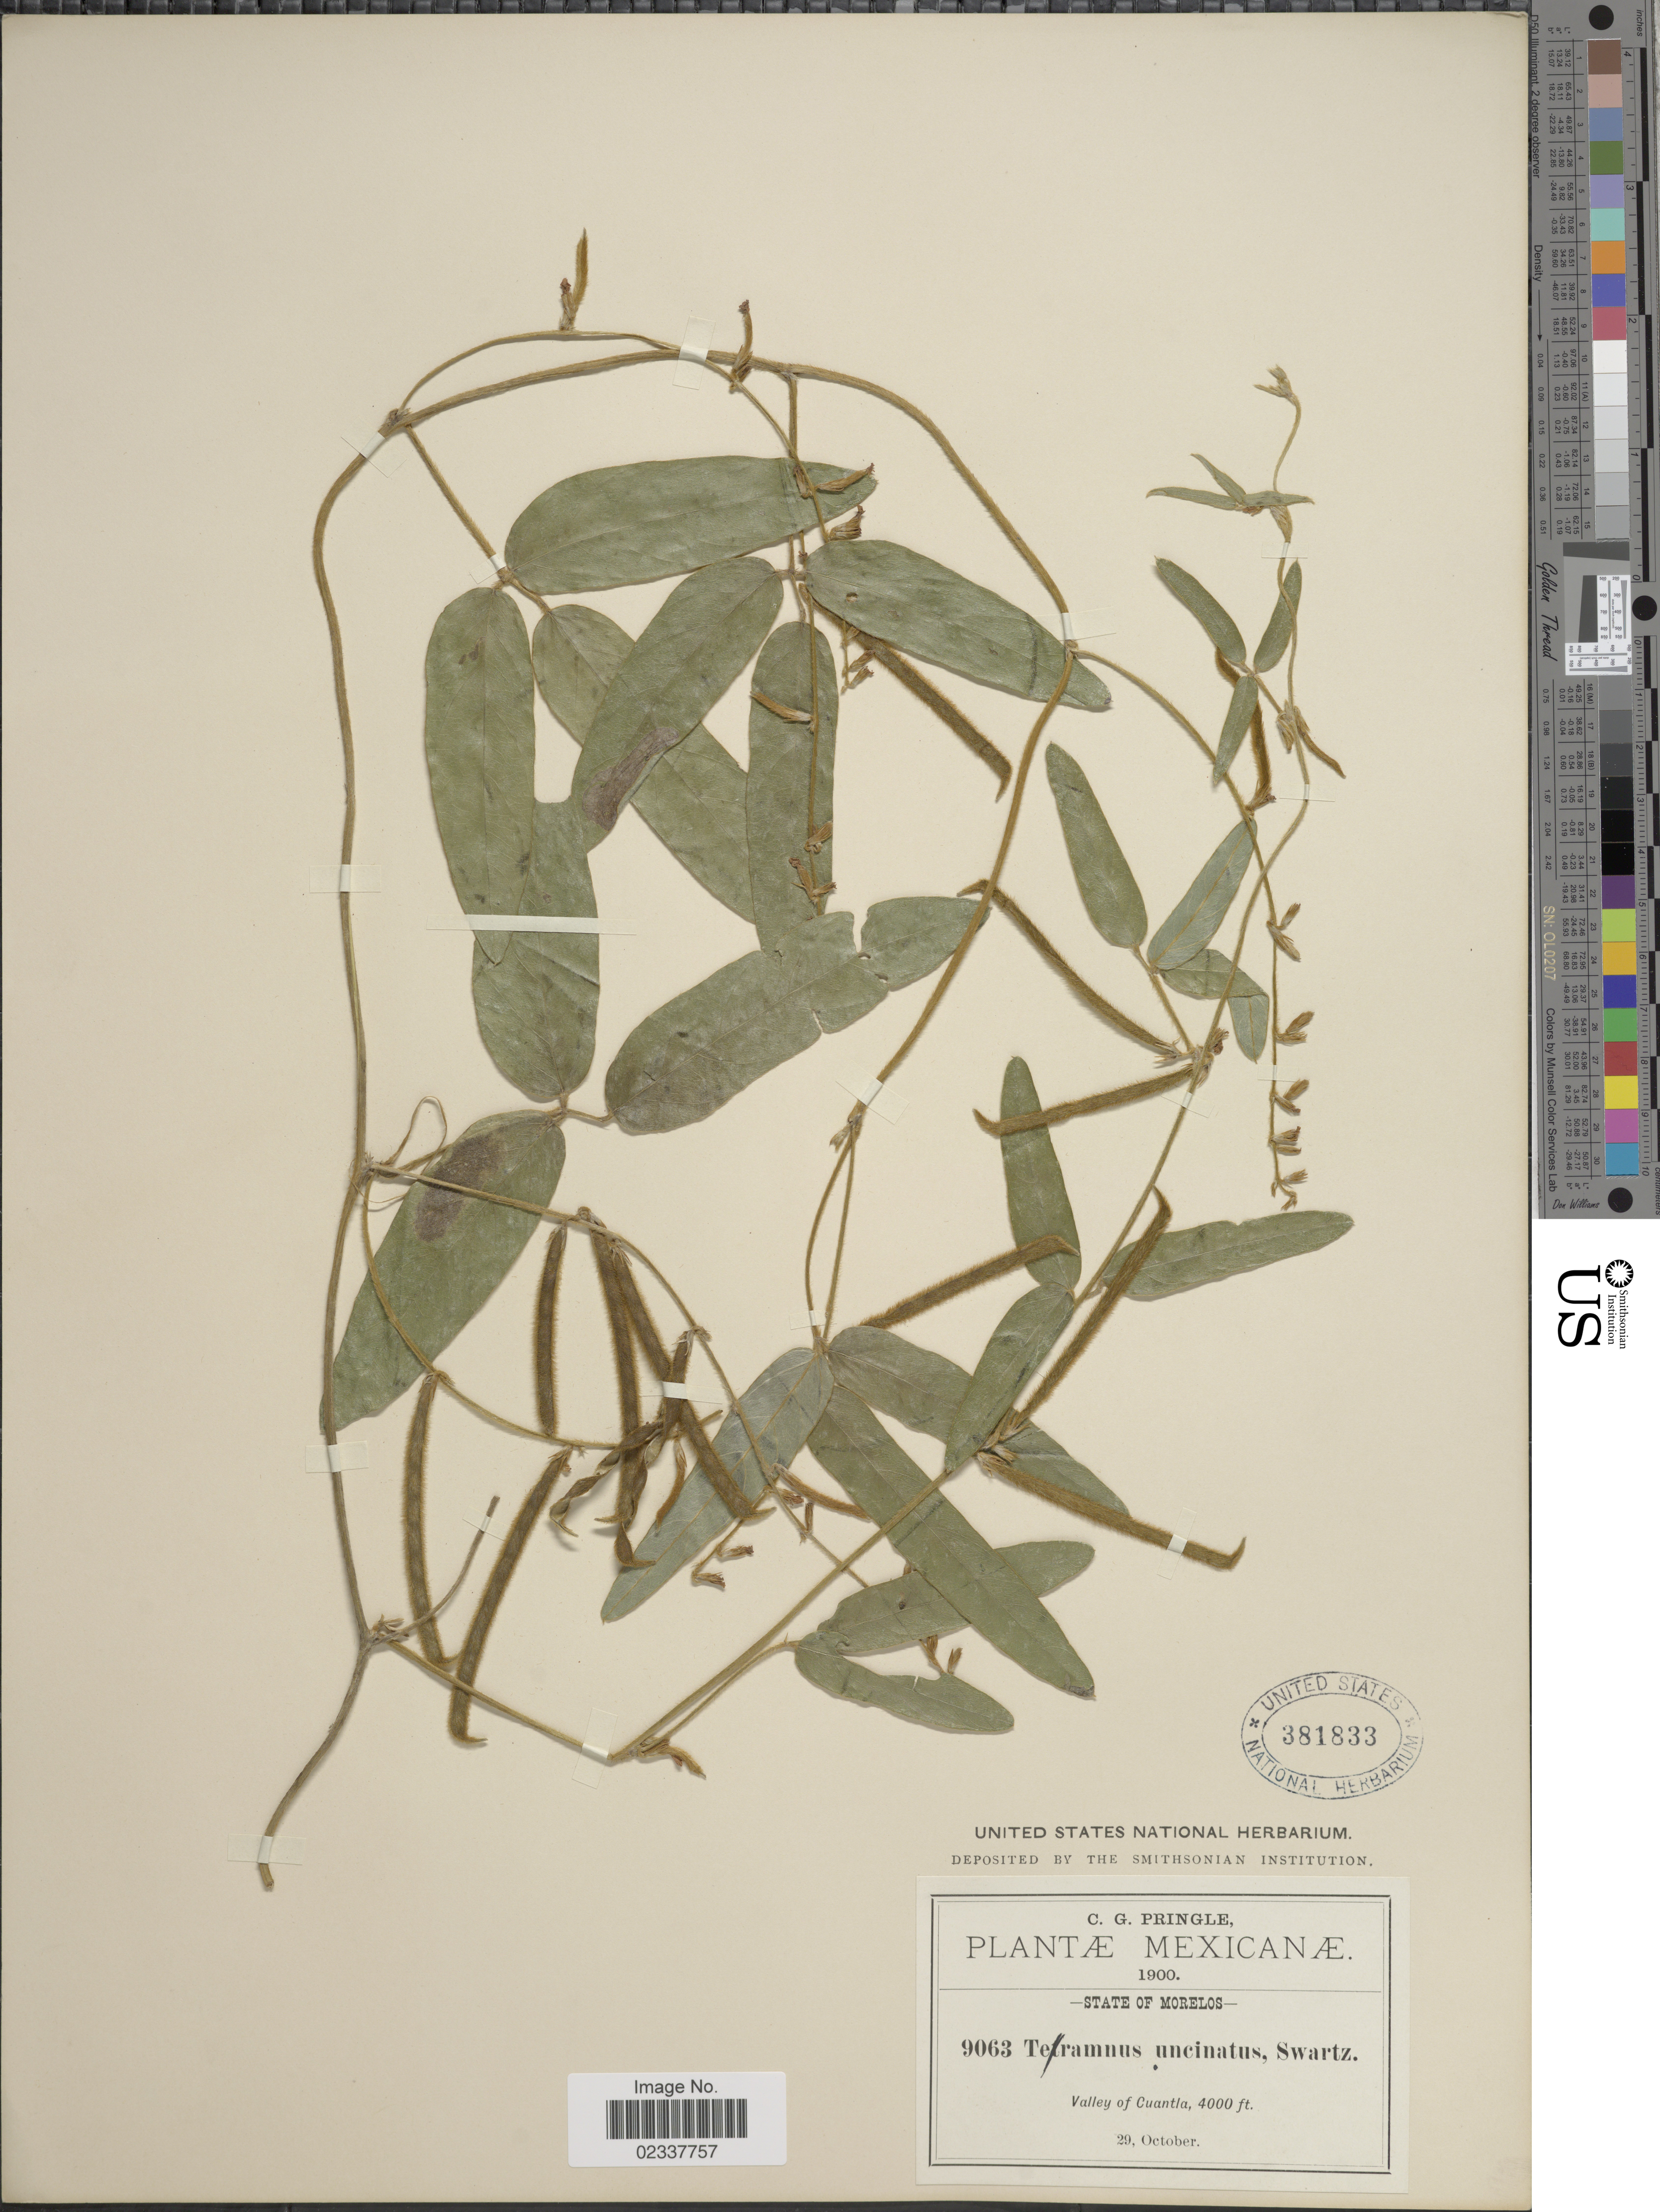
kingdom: Plantae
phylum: Tracheophyta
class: Magnoliopsida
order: Fabales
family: Fabaceae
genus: Teramnus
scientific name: Teramnus uncinatus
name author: (L.) Sw.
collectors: C. G. Pringle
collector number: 9063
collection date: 1900-10-29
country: Mexico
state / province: Morelos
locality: Valley of Cuantla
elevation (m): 1219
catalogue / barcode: US 381833